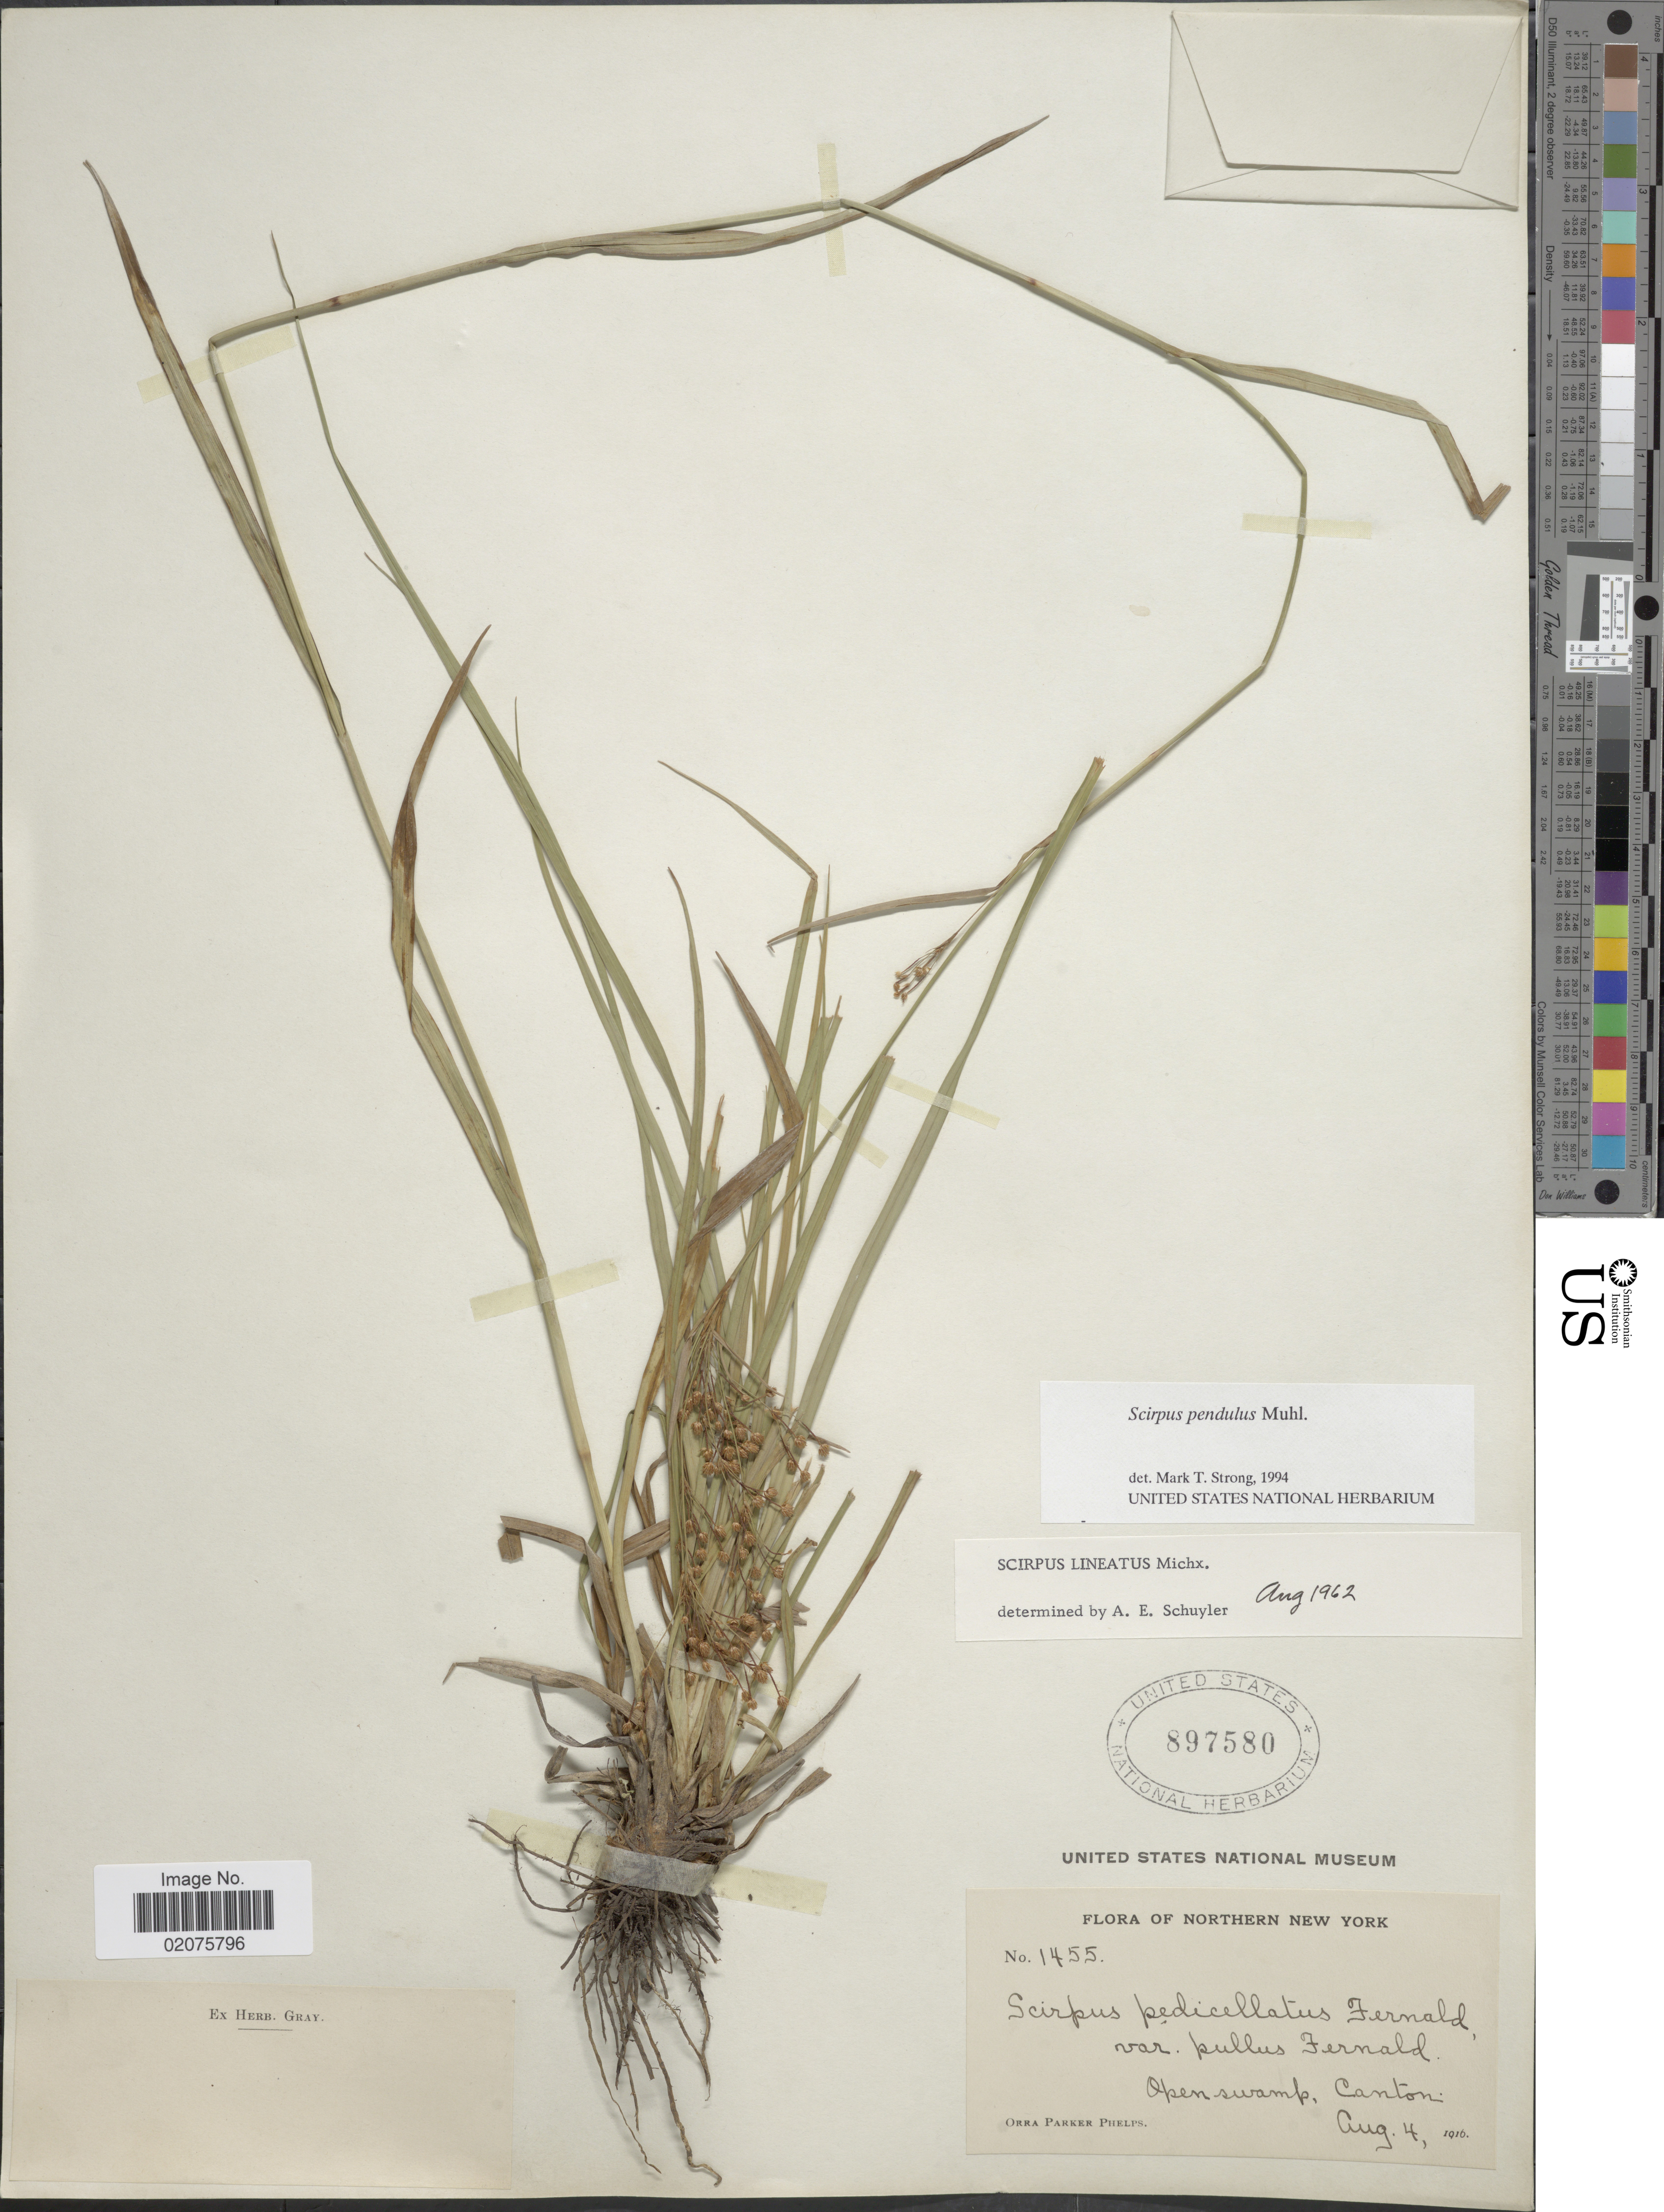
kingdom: Plantae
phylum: Tracheophyta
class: Liliopsida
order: Poales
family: Cyperaceae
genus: Scirpus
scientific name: Scirpus pendulus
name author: Muhl.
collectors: O. P. Phelps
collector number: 1455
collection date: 1916-08-04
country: United States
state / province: New York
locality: Northern New York. Open swamp, Canton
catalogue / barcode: US 897580